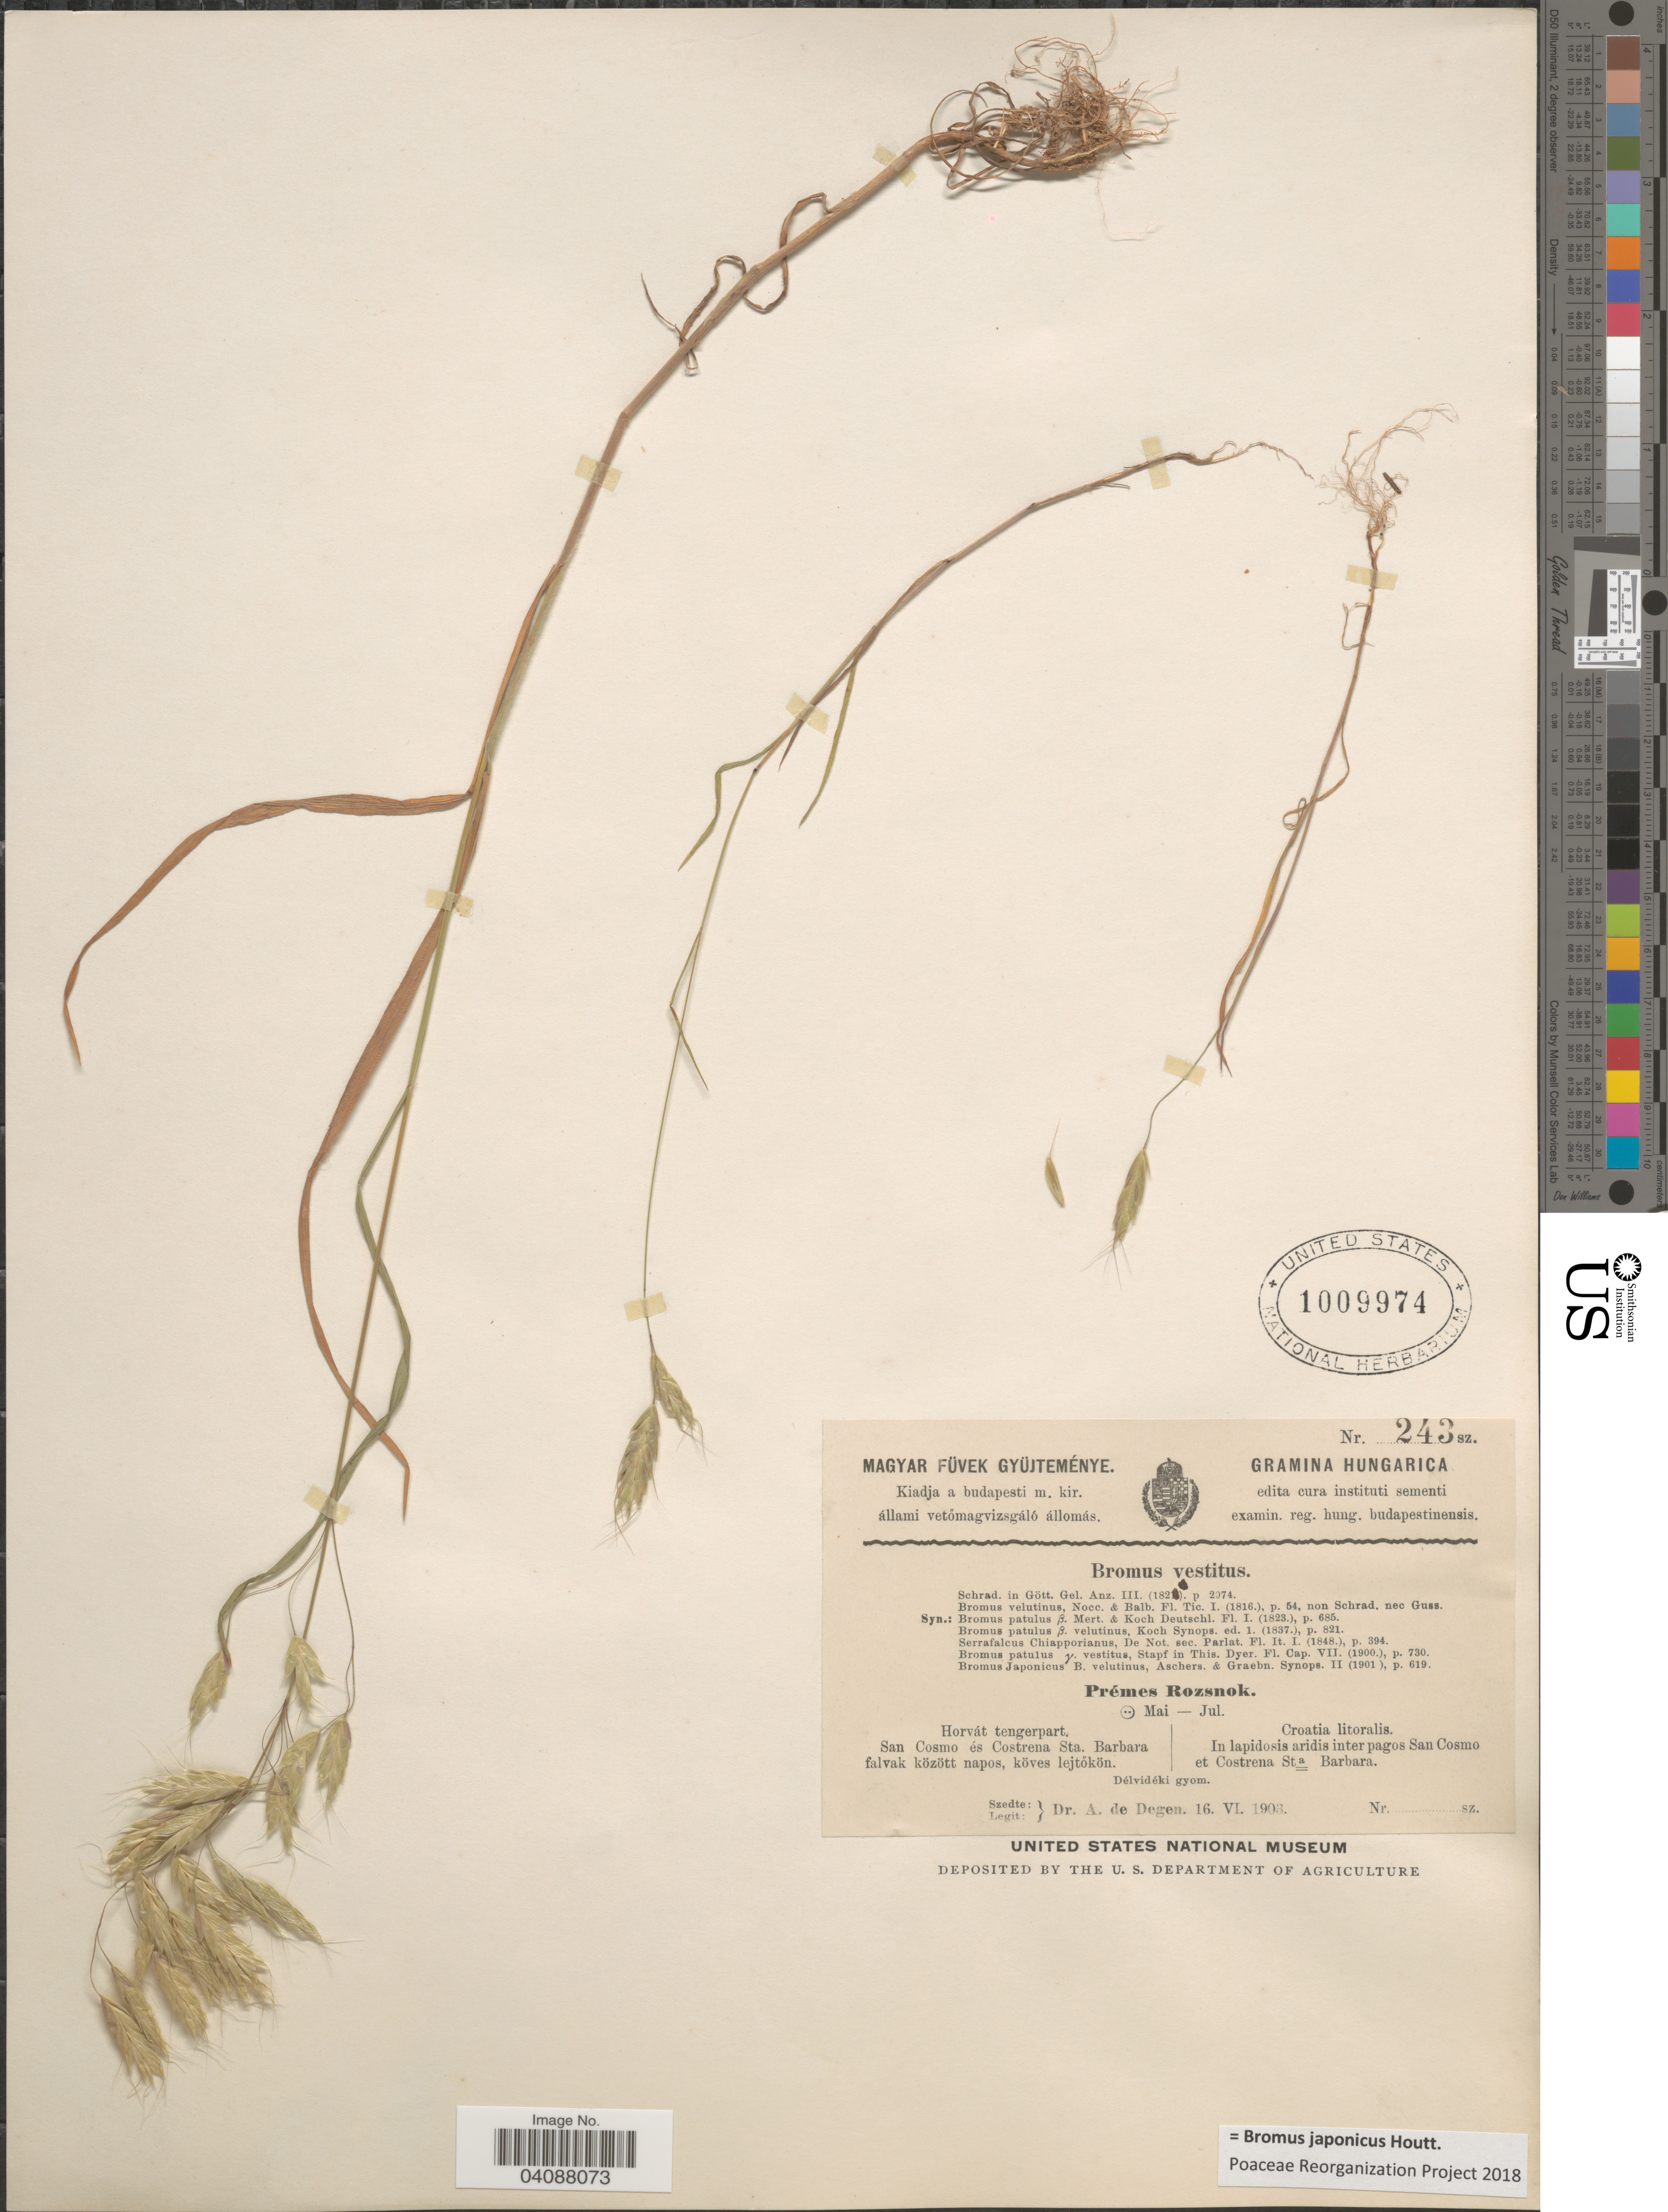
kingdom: Plantae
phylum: Tracheophyta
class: Liliopsida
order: Poales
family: Poaceae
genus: Bromus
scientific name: Bromus japonicus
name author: Houtt.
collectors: A. Degen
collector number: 243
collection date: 1903-06-16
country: Croatia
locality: Croatia litoralis. In lapidosis aridis inter pagos San Cosmo et Costrena Sta. Barbara.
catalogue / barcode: US 1009974